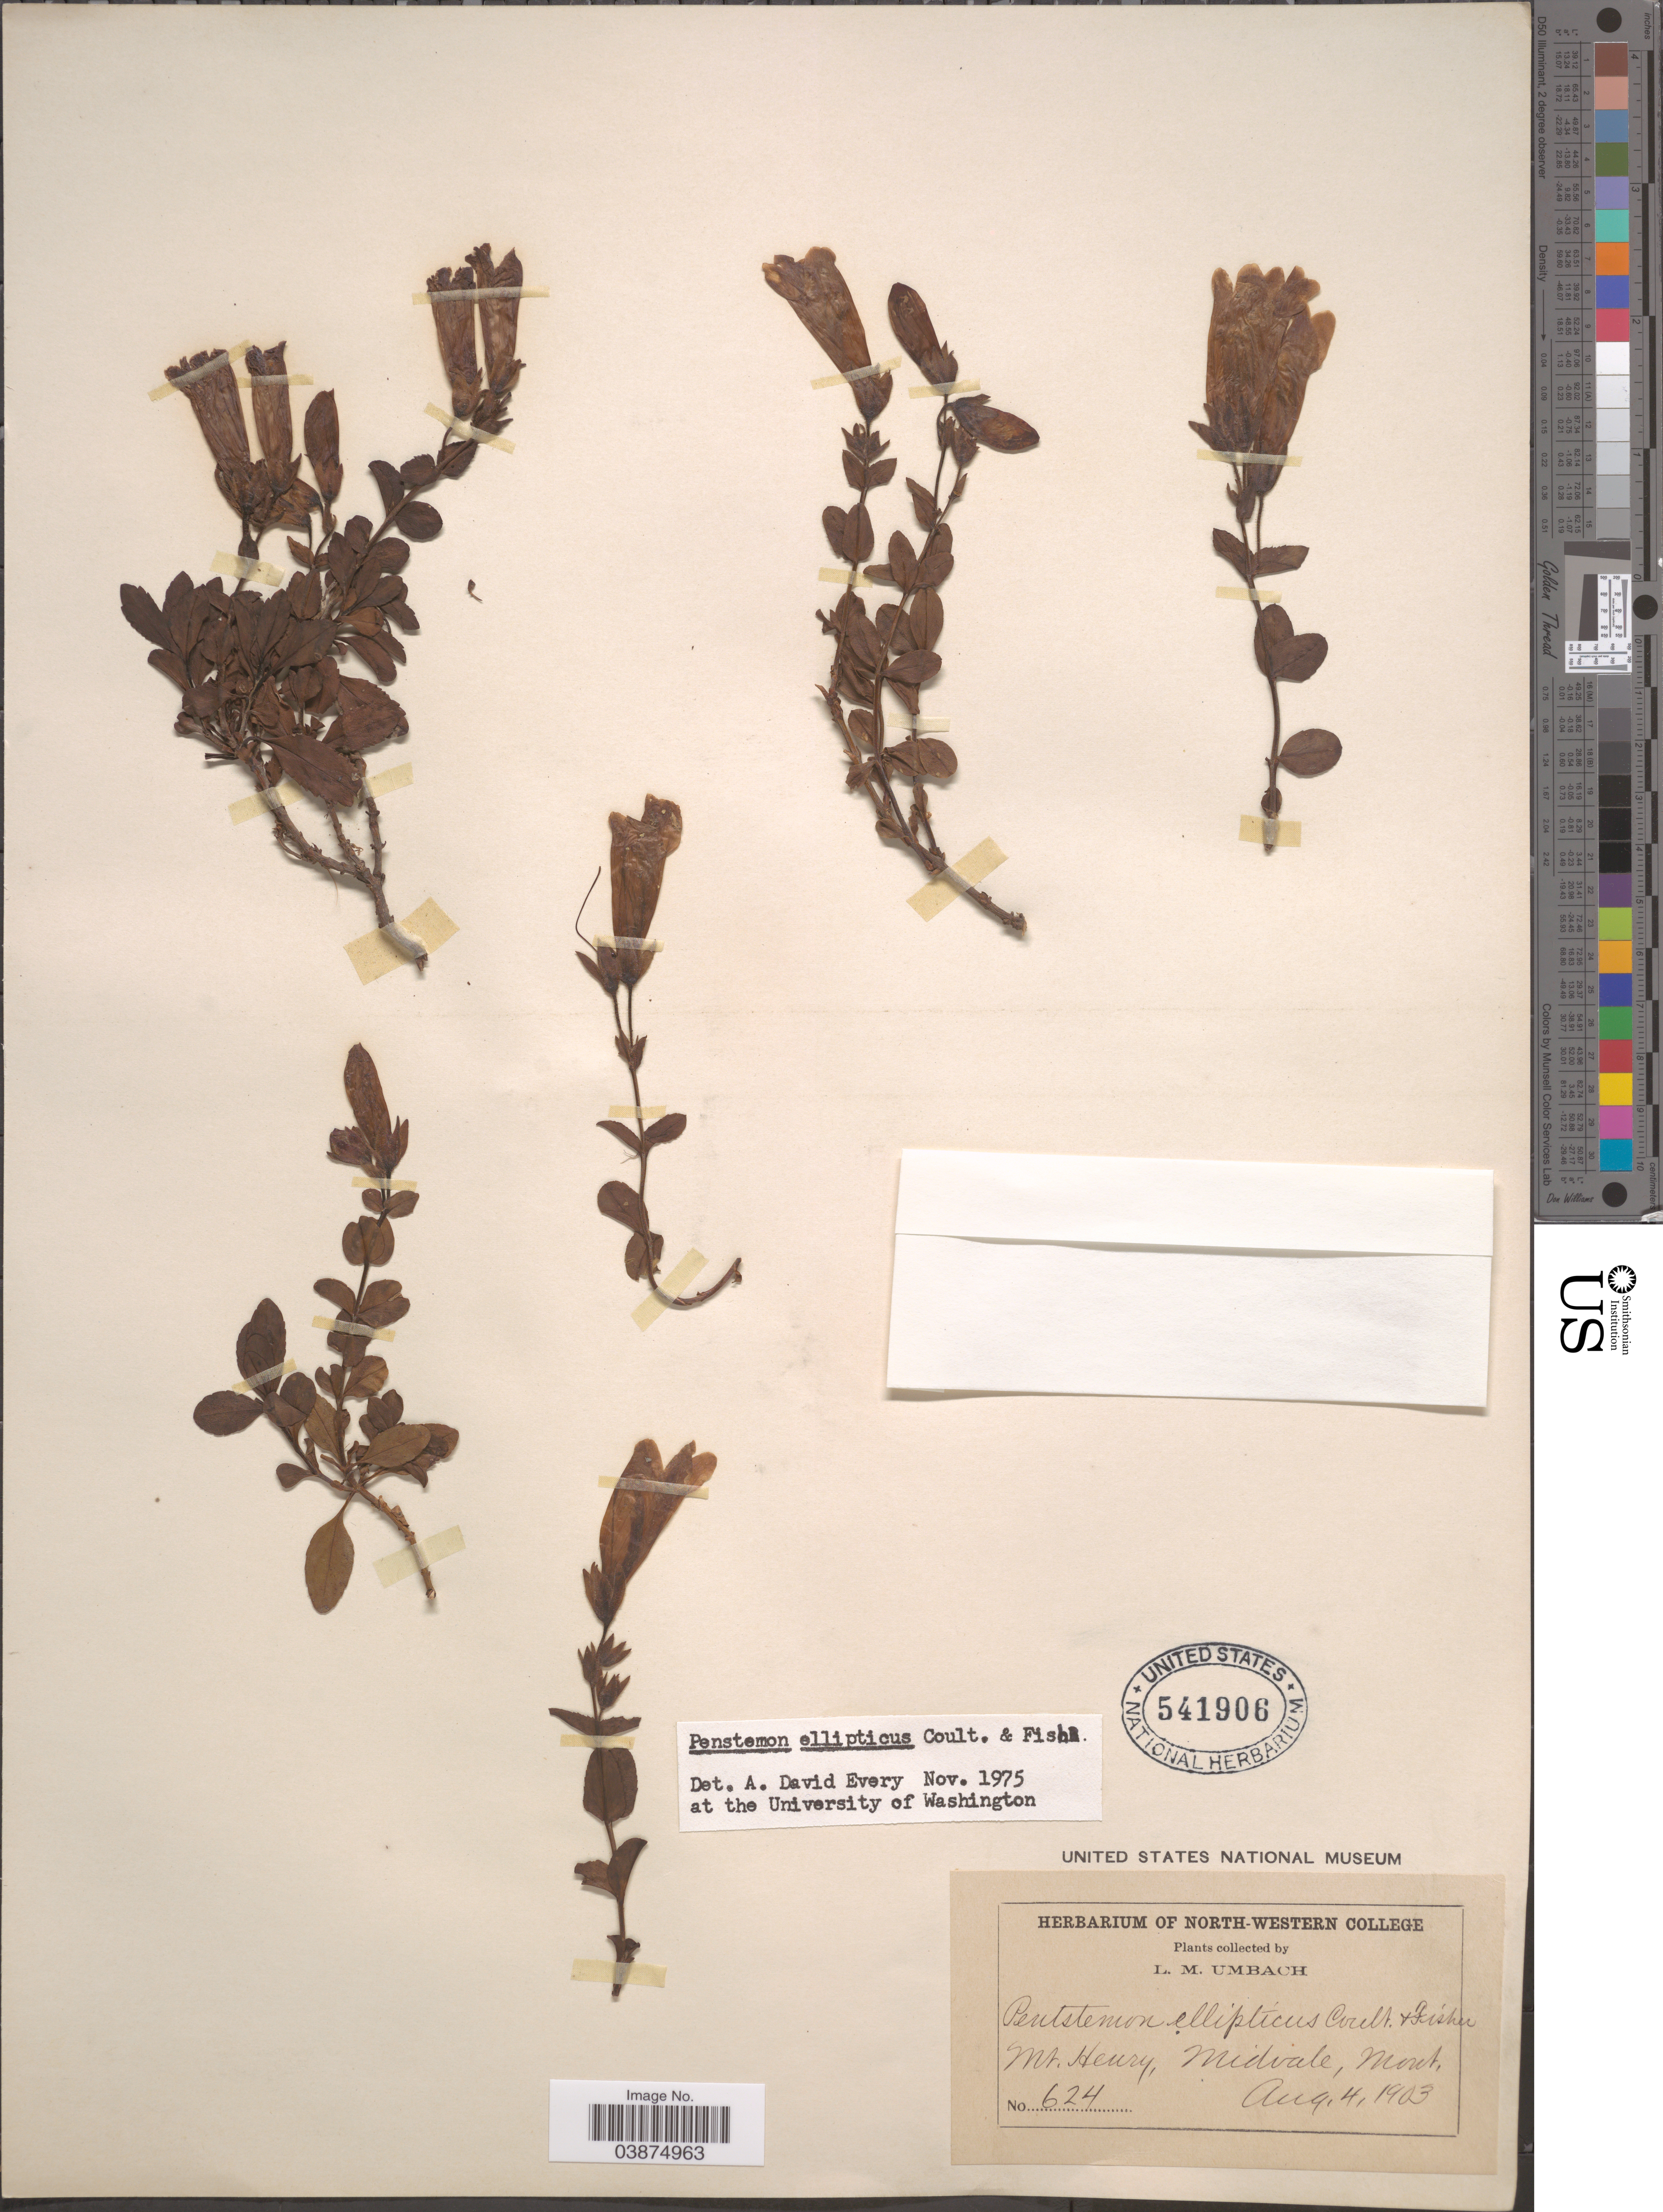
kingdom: Plantae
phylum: Tracheophyta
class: Magnoliopsida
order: Lamiales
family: Plantaginaceae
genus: Penstemon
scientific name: Penstemon ellipticus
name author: Greene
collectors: L. M. Umbach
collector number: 624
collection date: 1903-08-04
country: United States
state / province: Montana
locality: Mt. Henry, Midvale.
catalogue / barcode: US 541906